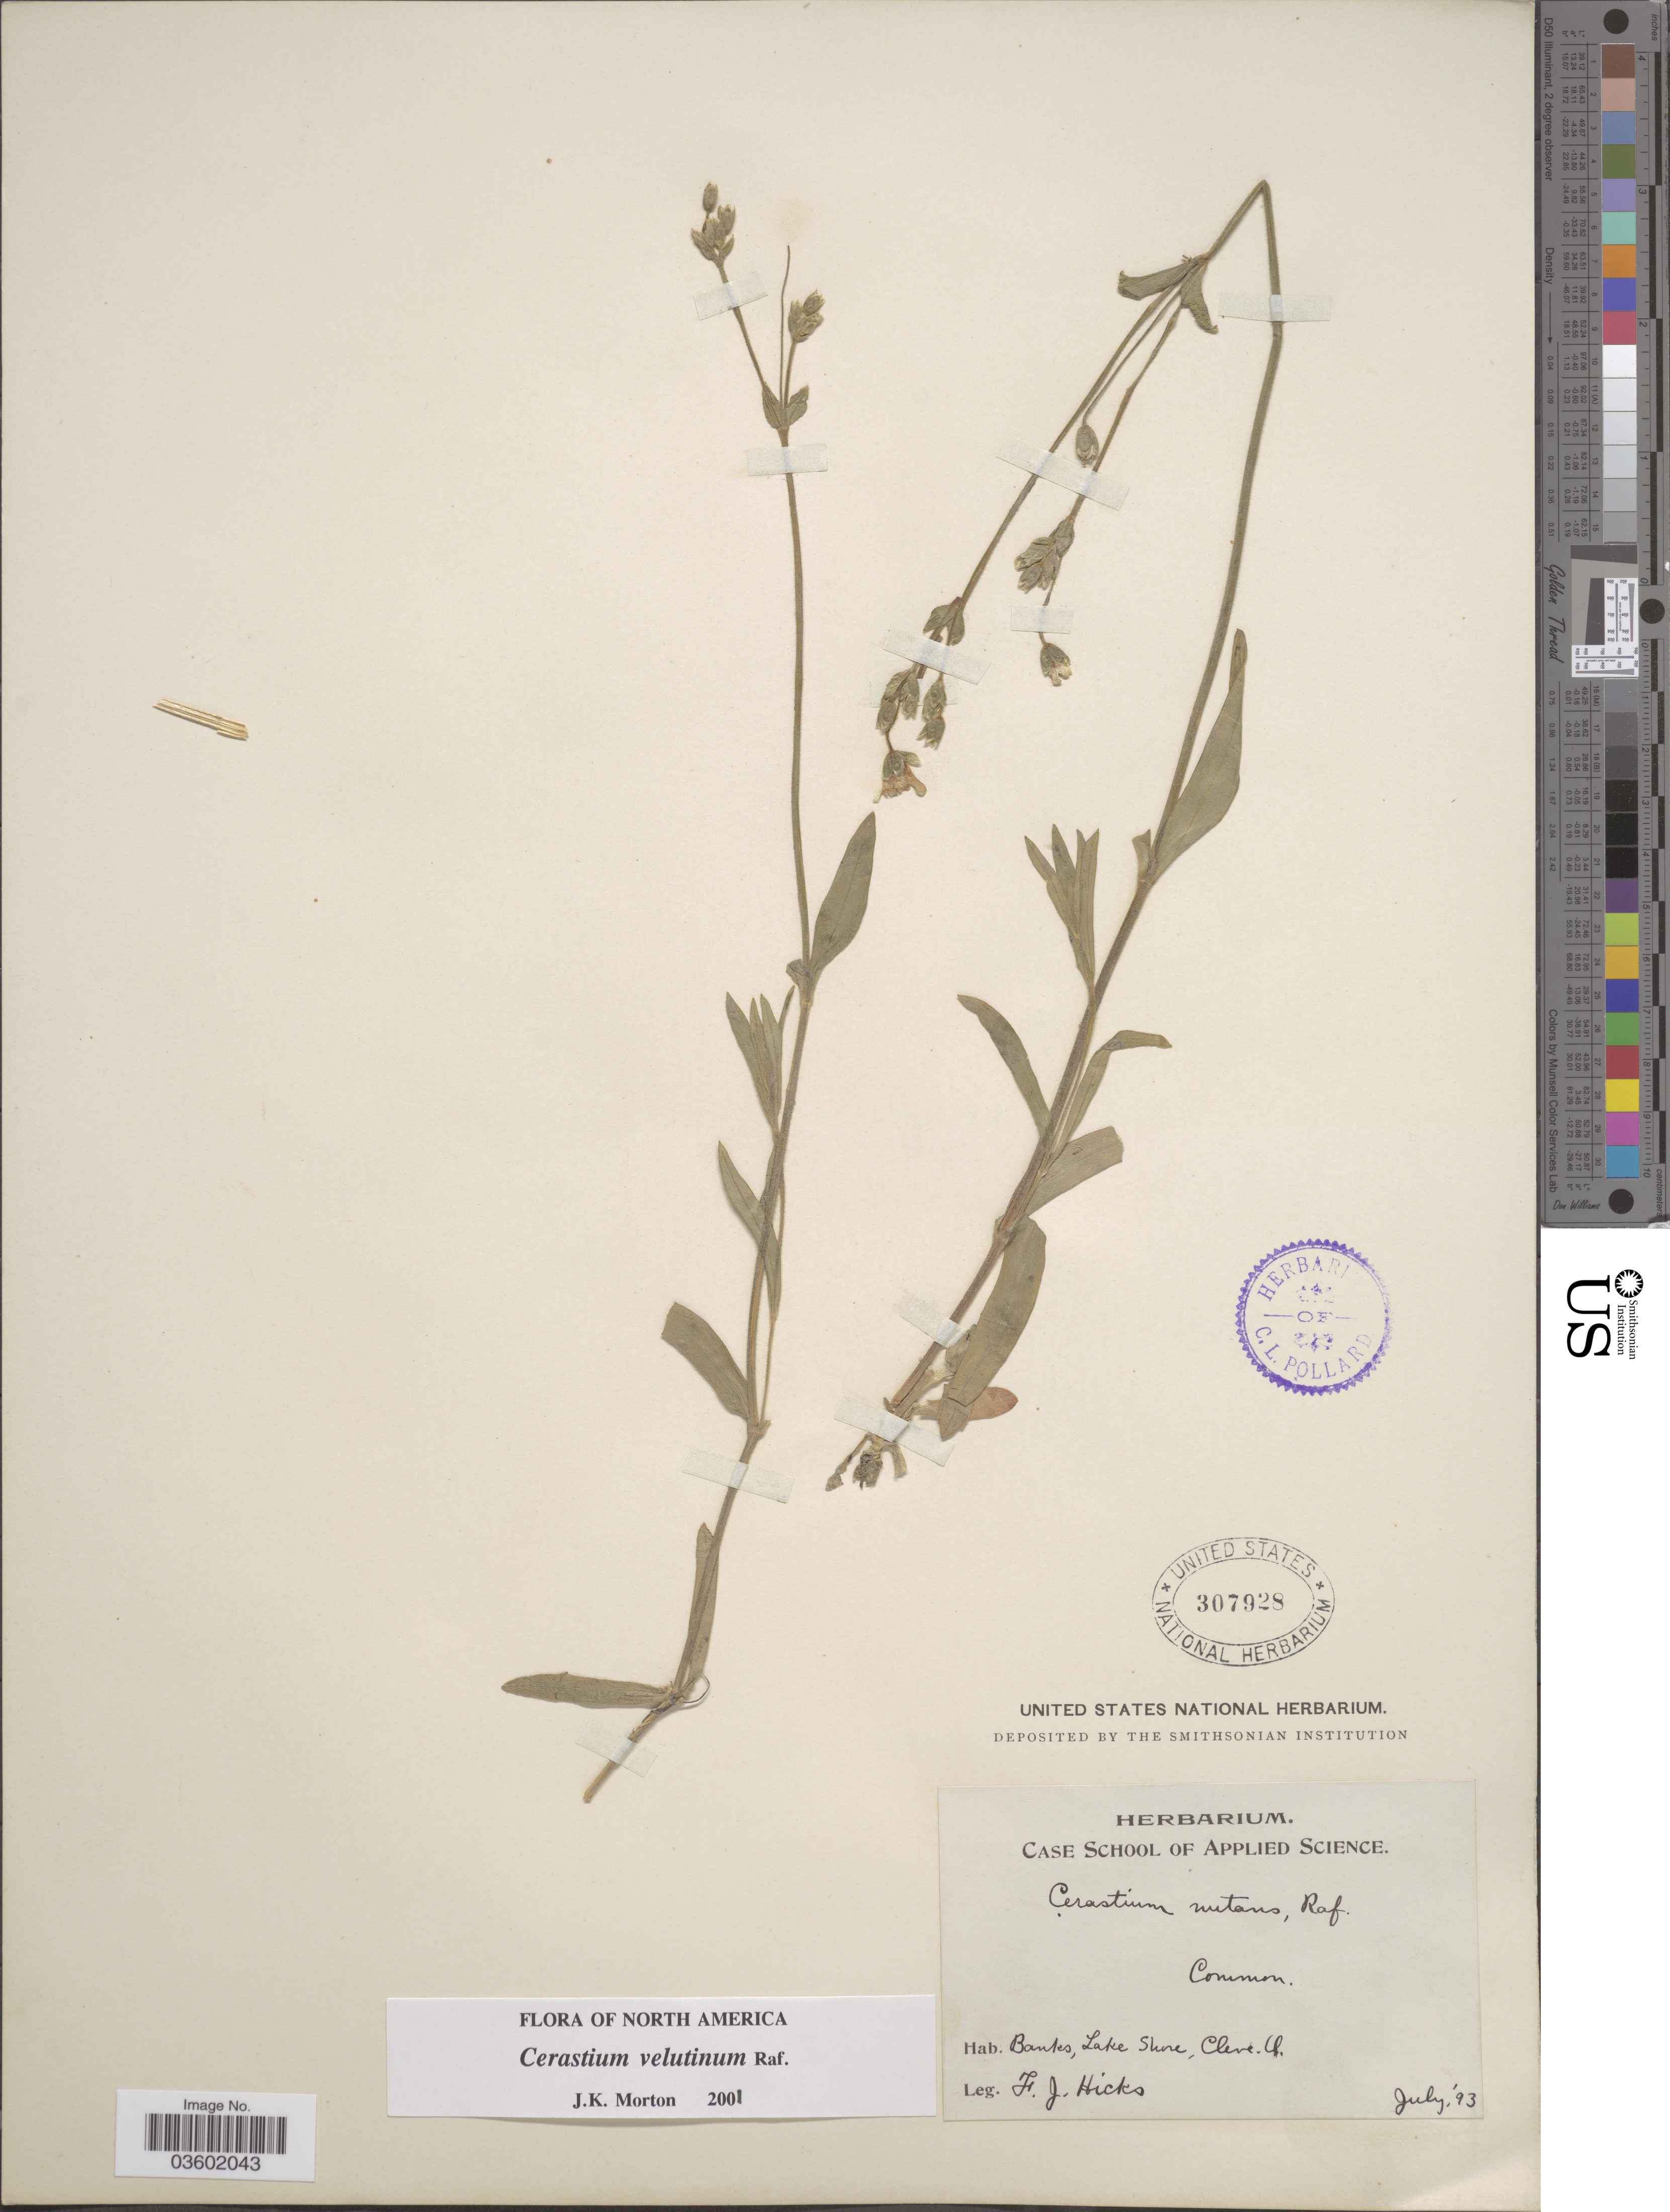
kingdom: Plantae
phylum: Tracheophyta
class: Magnoliopsida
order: Caryophyllales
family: Caryophyllaceae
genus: Cerastium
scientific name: Cerastium velutinum var. velutinum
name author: Raf.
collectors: L. E. Hicks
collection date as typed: Transcribed d/m/y: /7/93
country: United States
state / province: Ohio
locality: Lake Shore, Cleve.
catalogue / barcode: US 307928